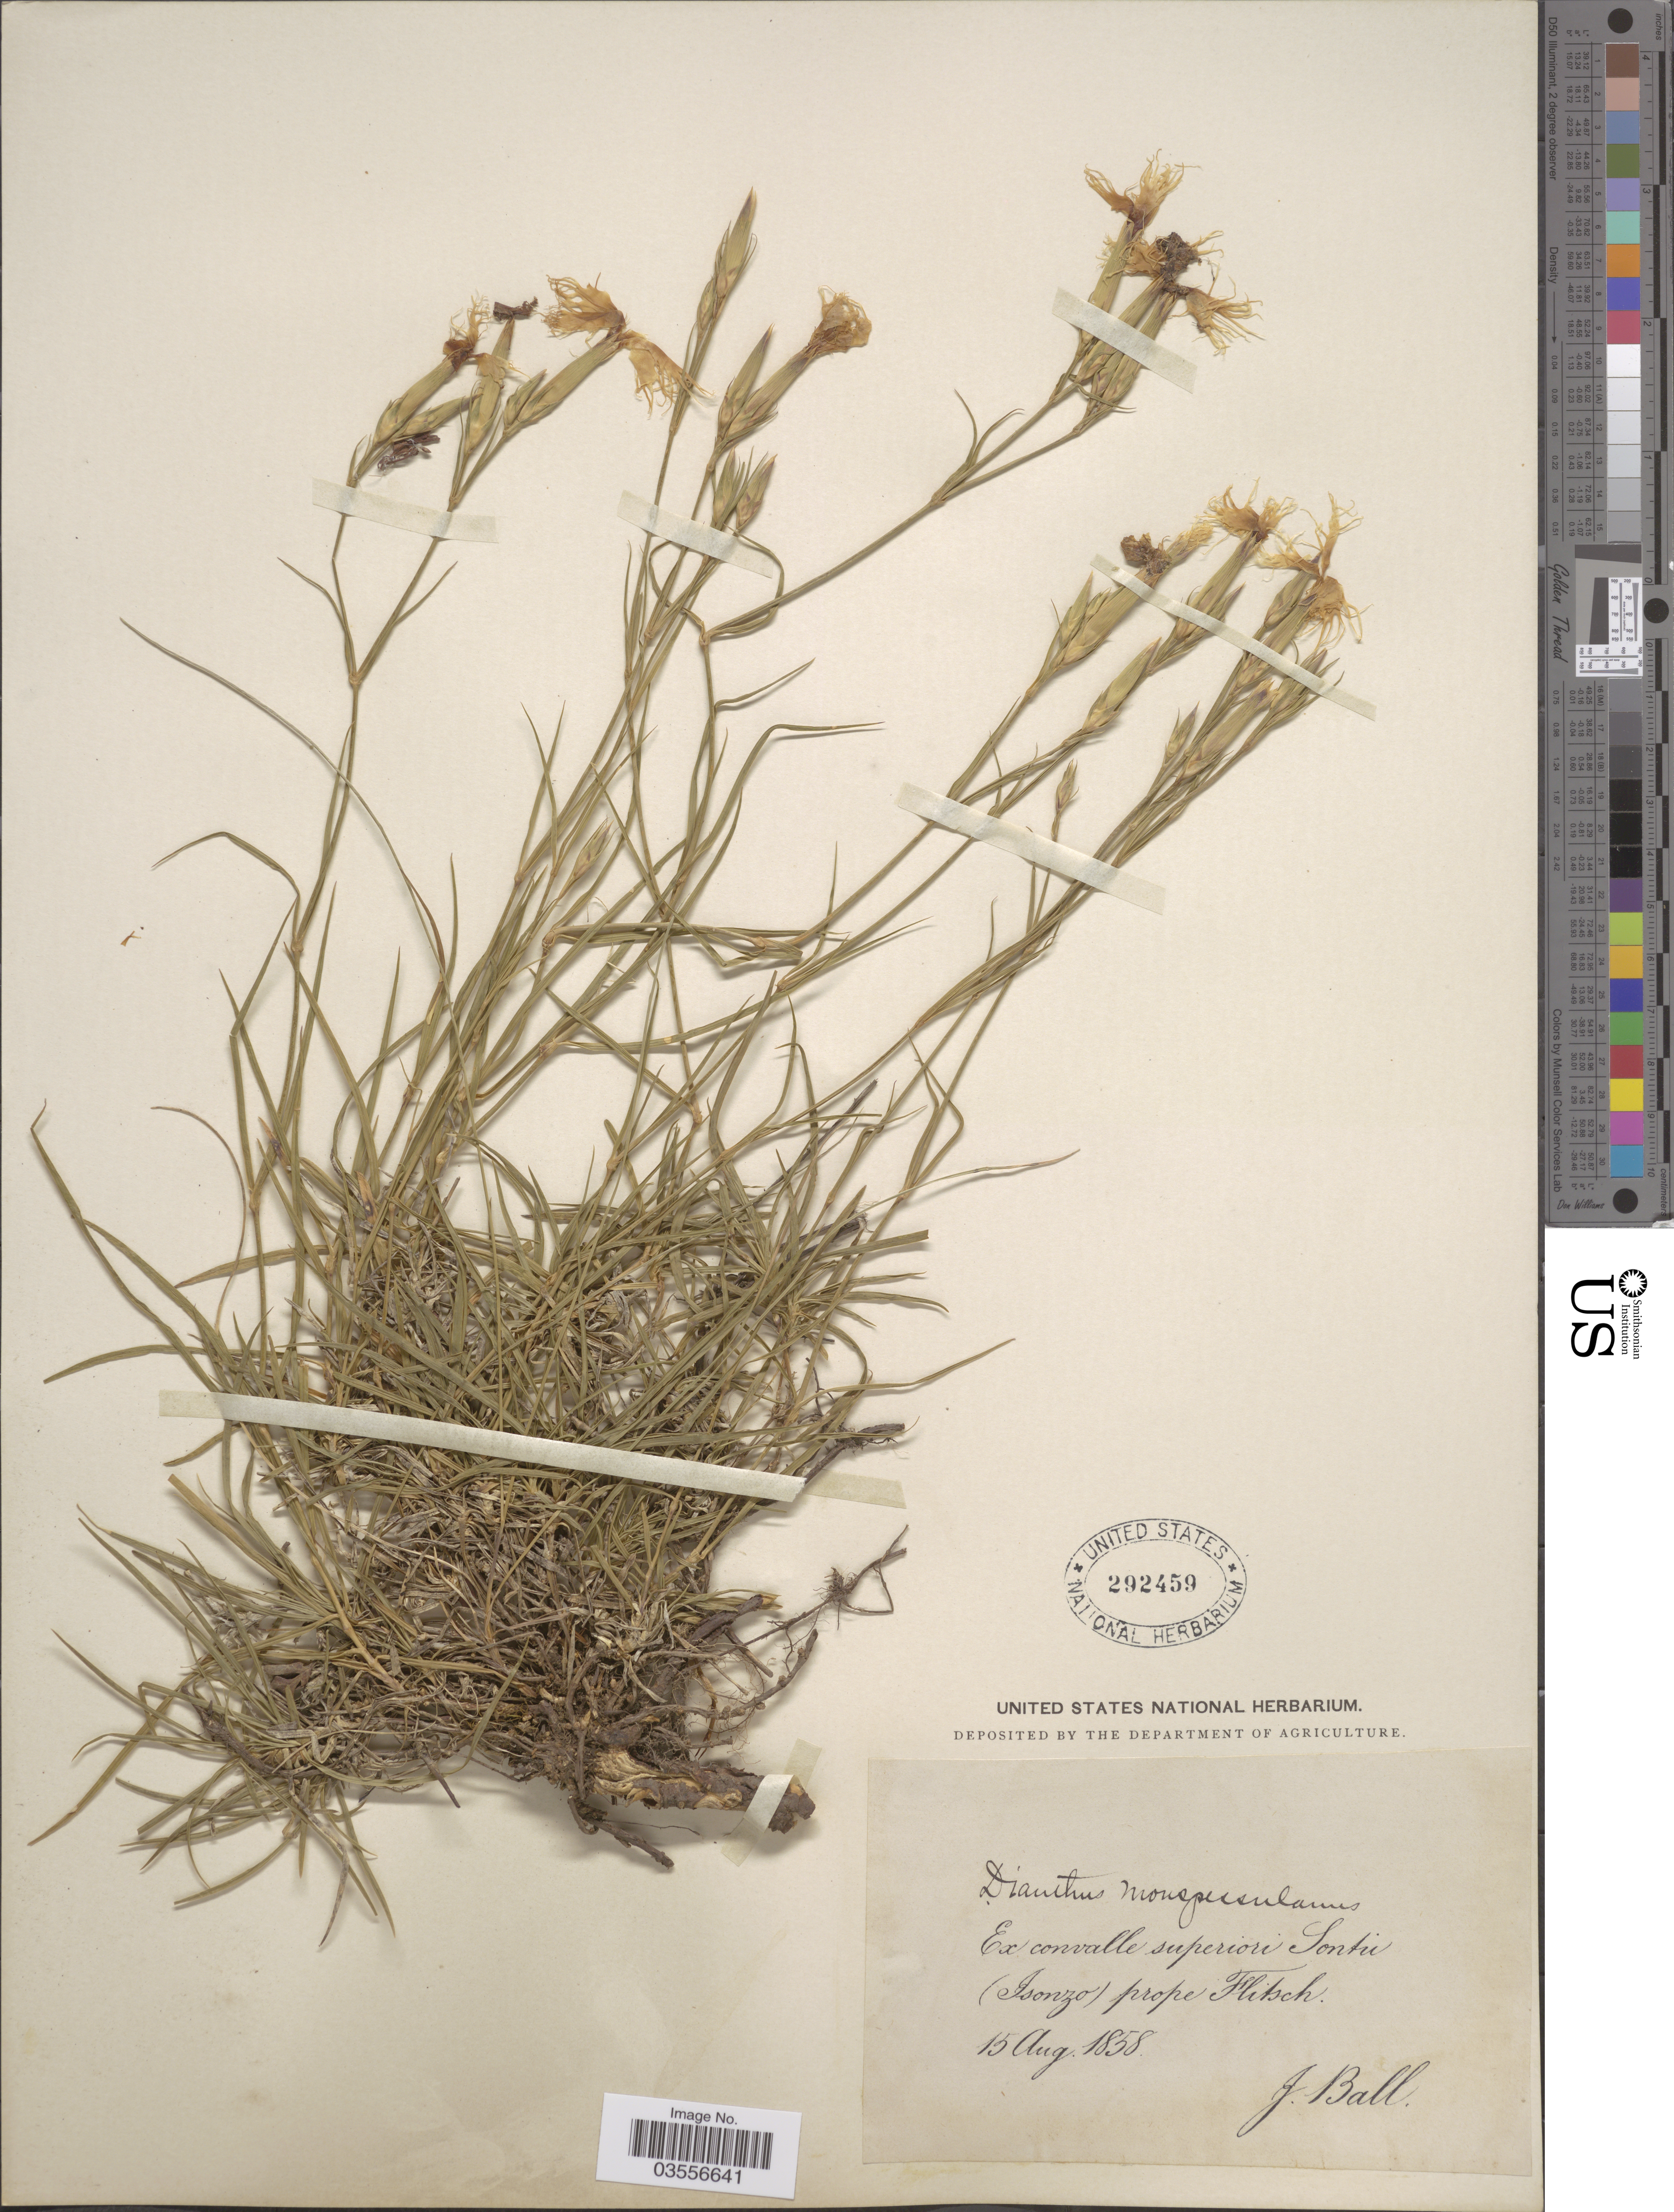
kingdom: Plantae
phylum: Tracheophyta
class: Magnoliopsida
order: Caryophyllales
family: Caryophyllaceae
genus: Dianthus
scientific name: Dianthus monspessulanus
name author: L.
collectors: J. Ball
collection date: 1858-08-15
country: Slovenia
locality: Ex convalle superiori Sontu (Isonzo) prope Flitsch.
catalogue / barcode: US 292459